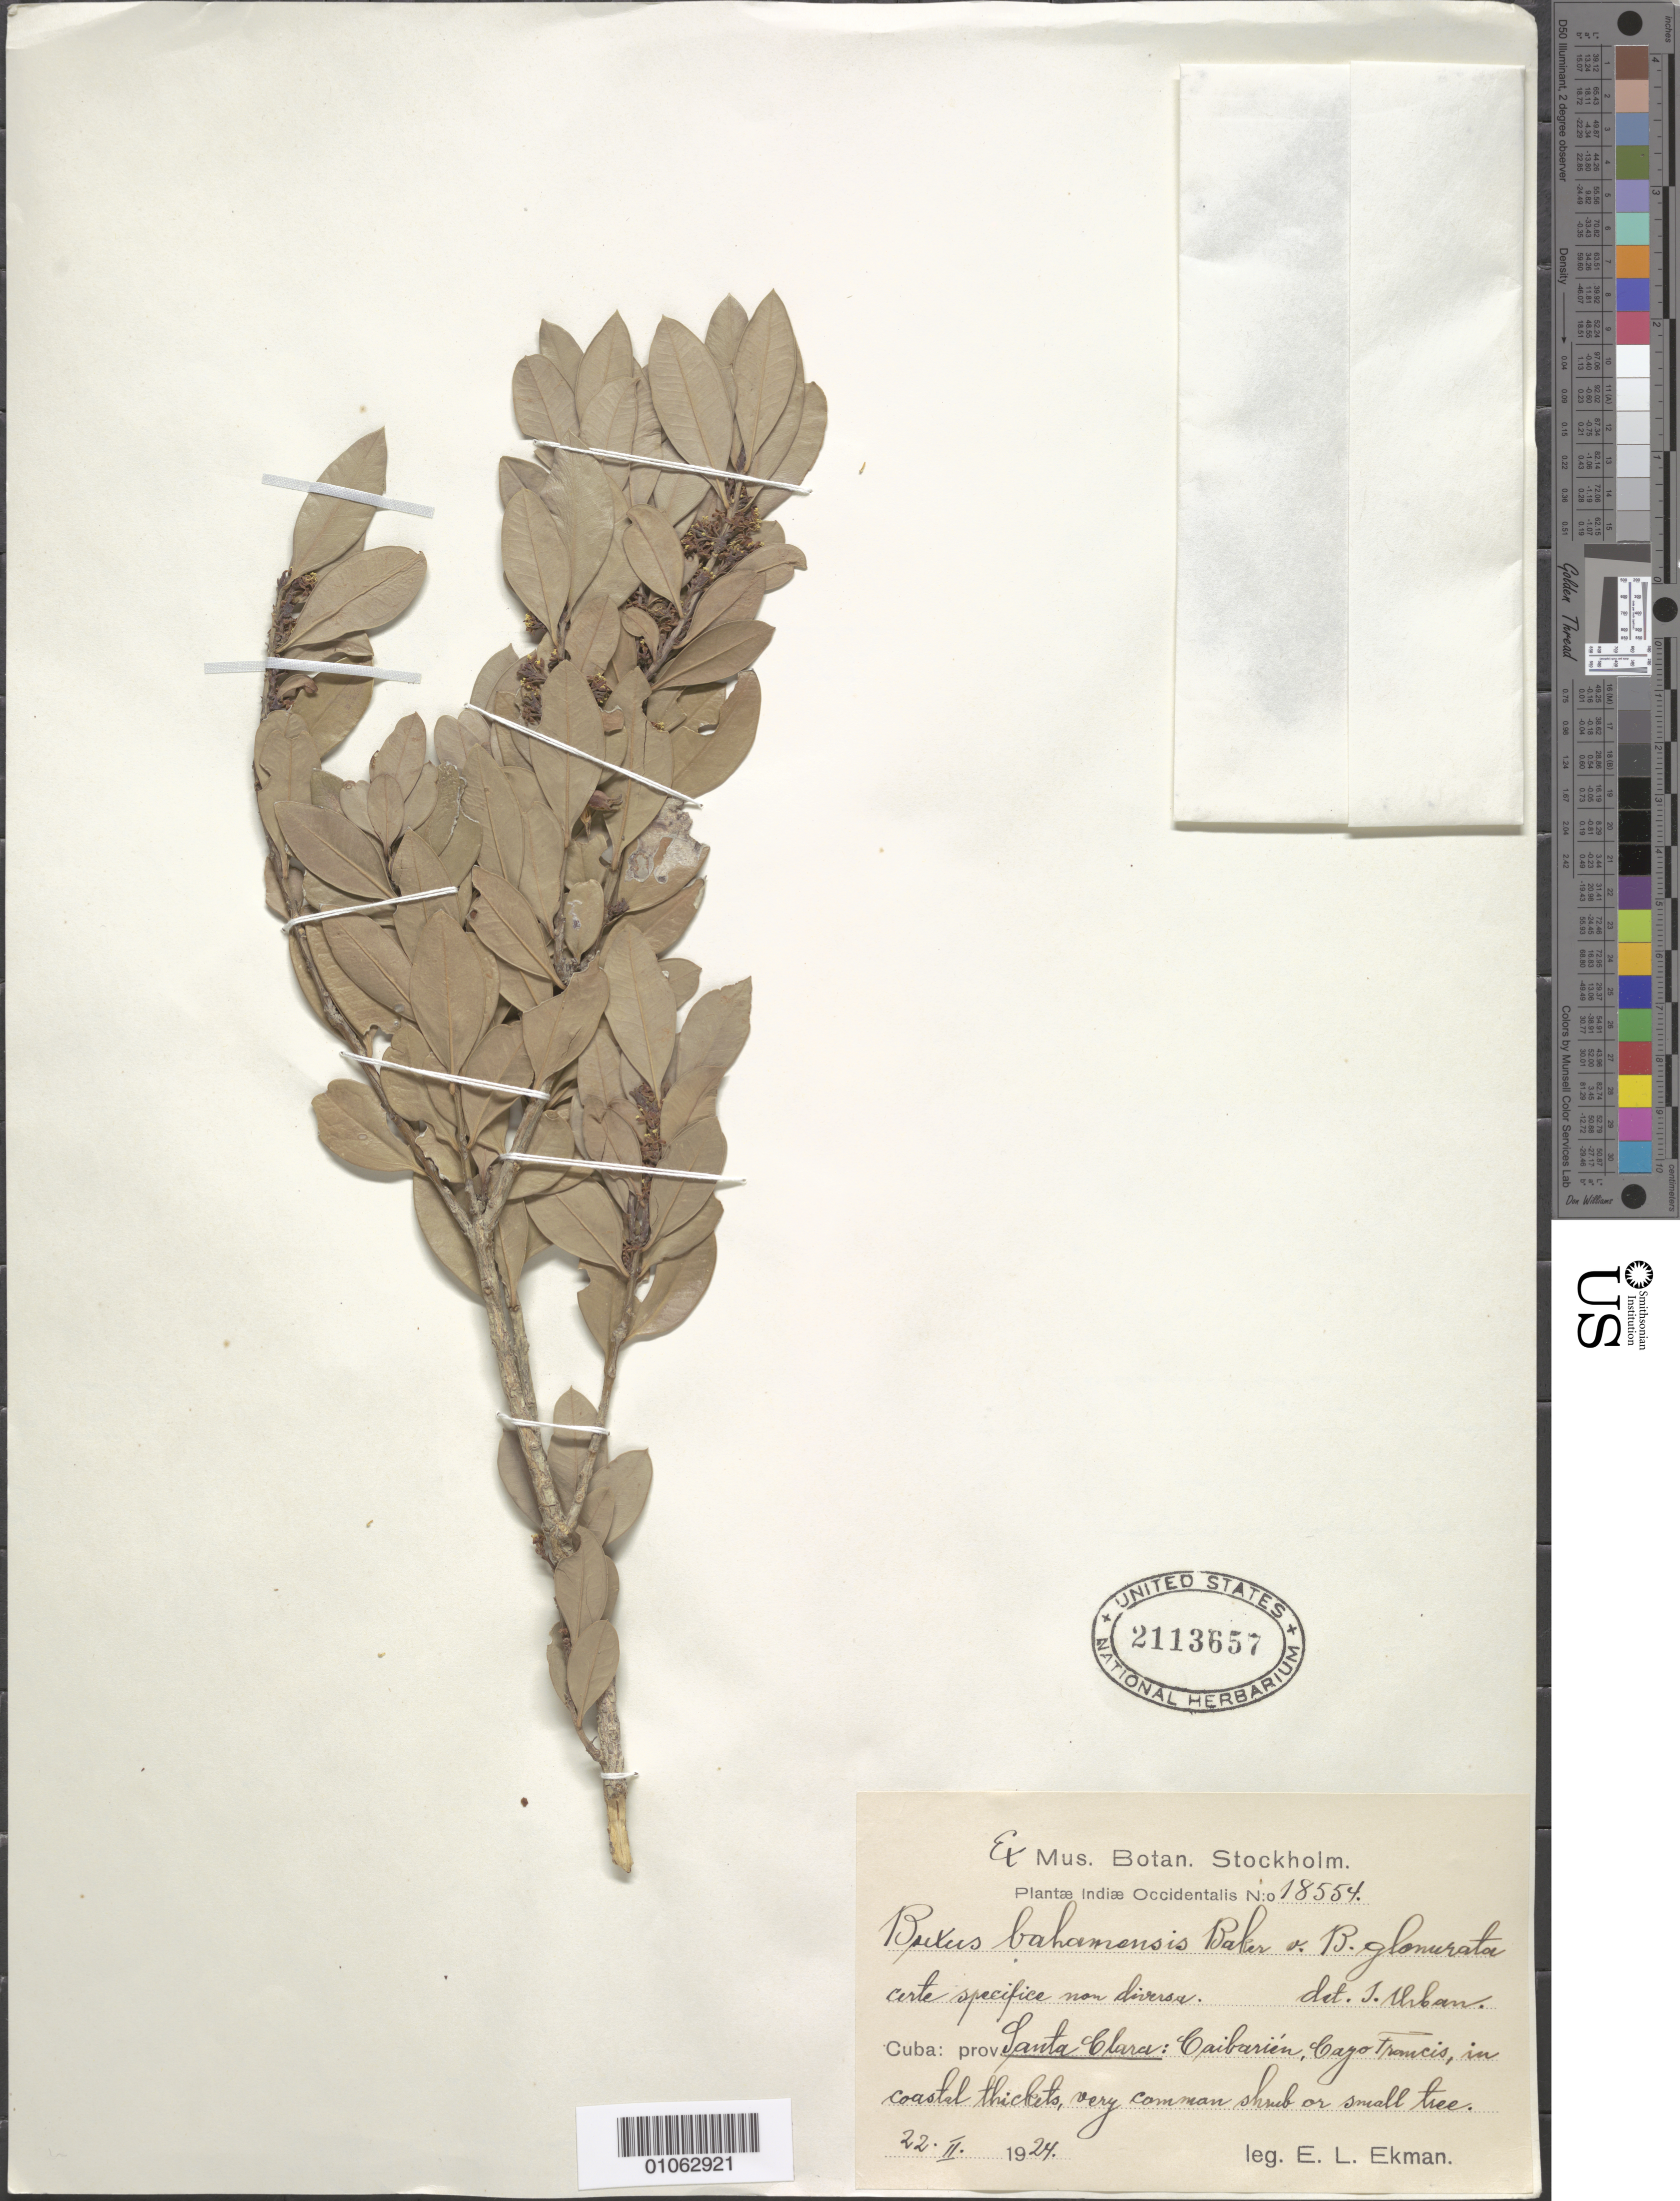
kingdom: Plantae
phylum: Tracheophyta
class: Magnoliopsida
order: Buxales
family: Buxaceae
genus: Buxus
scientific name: Buxus bahamensis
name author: Baker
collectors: E. L. Ekman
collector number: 18554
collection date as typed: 22 Feb 1924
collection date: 1924-02-22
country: Cuba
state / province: Villa Clara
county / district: Santa Clara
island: Cuba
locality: In coastal thickets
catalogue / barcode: US 2113657